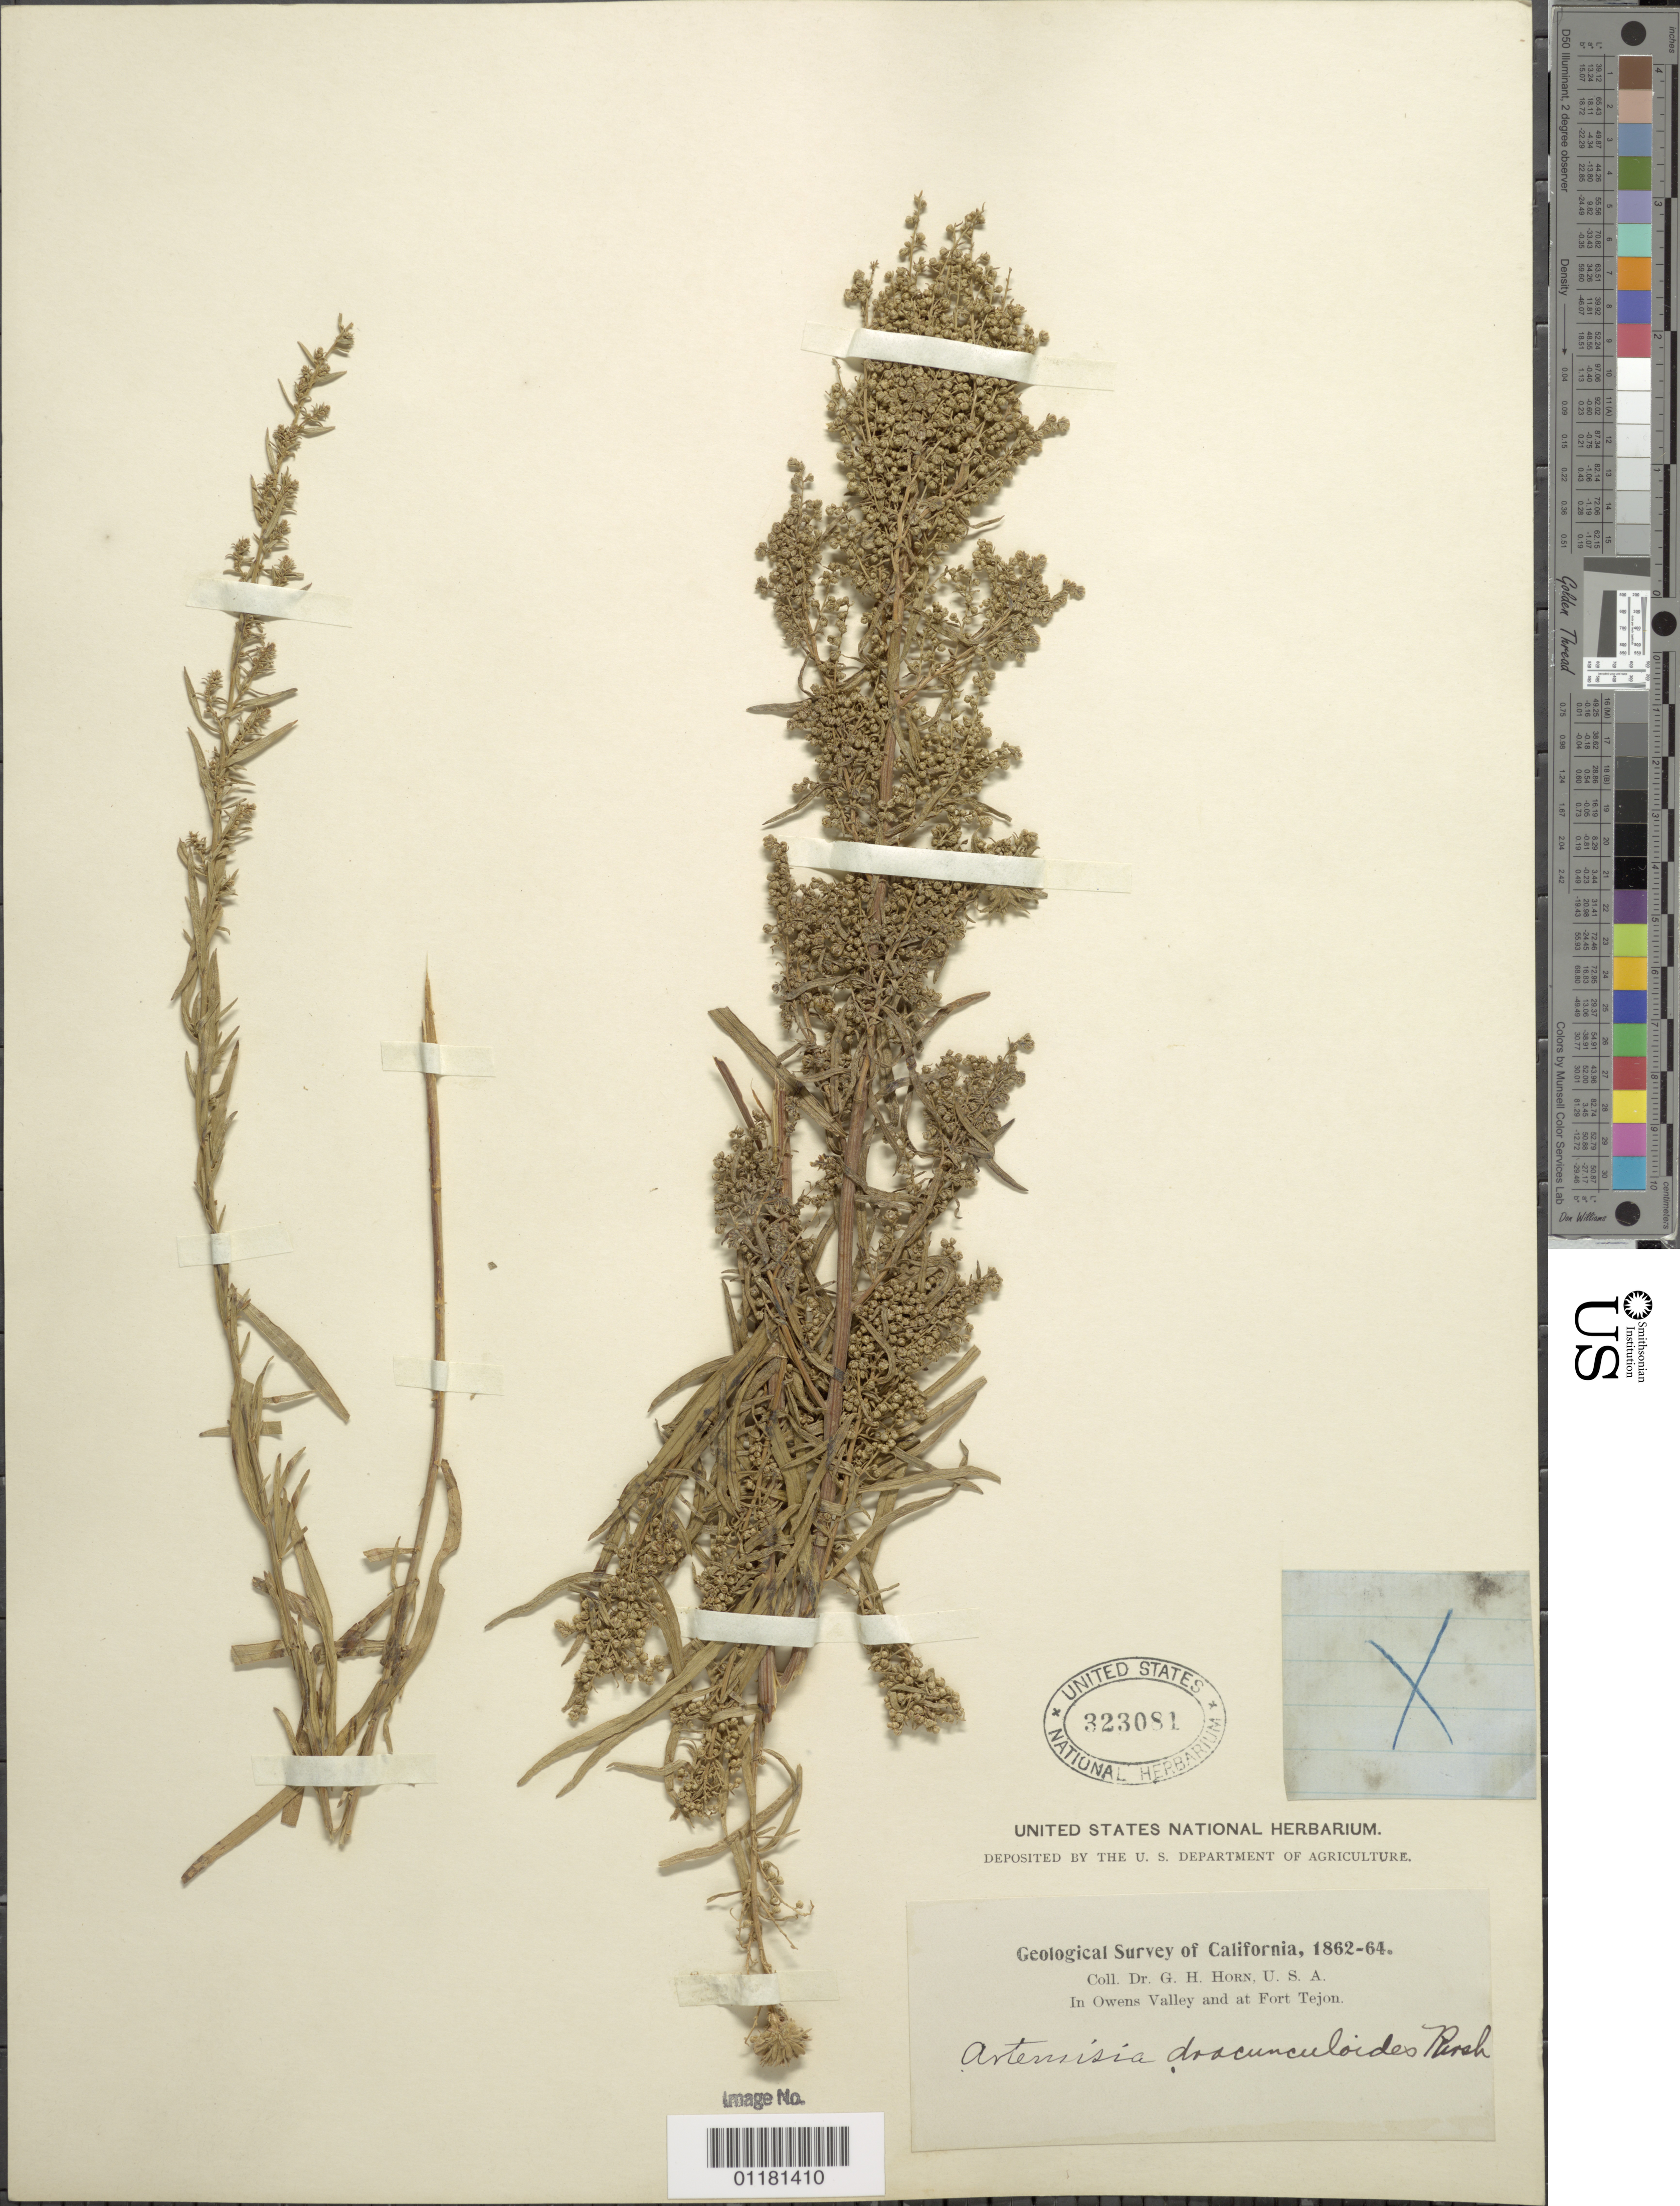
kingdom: Plantae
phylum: Tracheophyta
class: Magnoliopsida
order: Asterales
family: Asteraceae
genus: Artemisia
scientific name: Artemisia dracunculoides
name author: Pursh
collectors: G. Horn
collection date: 1862/1864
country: United States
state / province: California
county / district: Kern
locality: In Owens Valley and at Fort Tejon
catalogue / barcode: US 323081